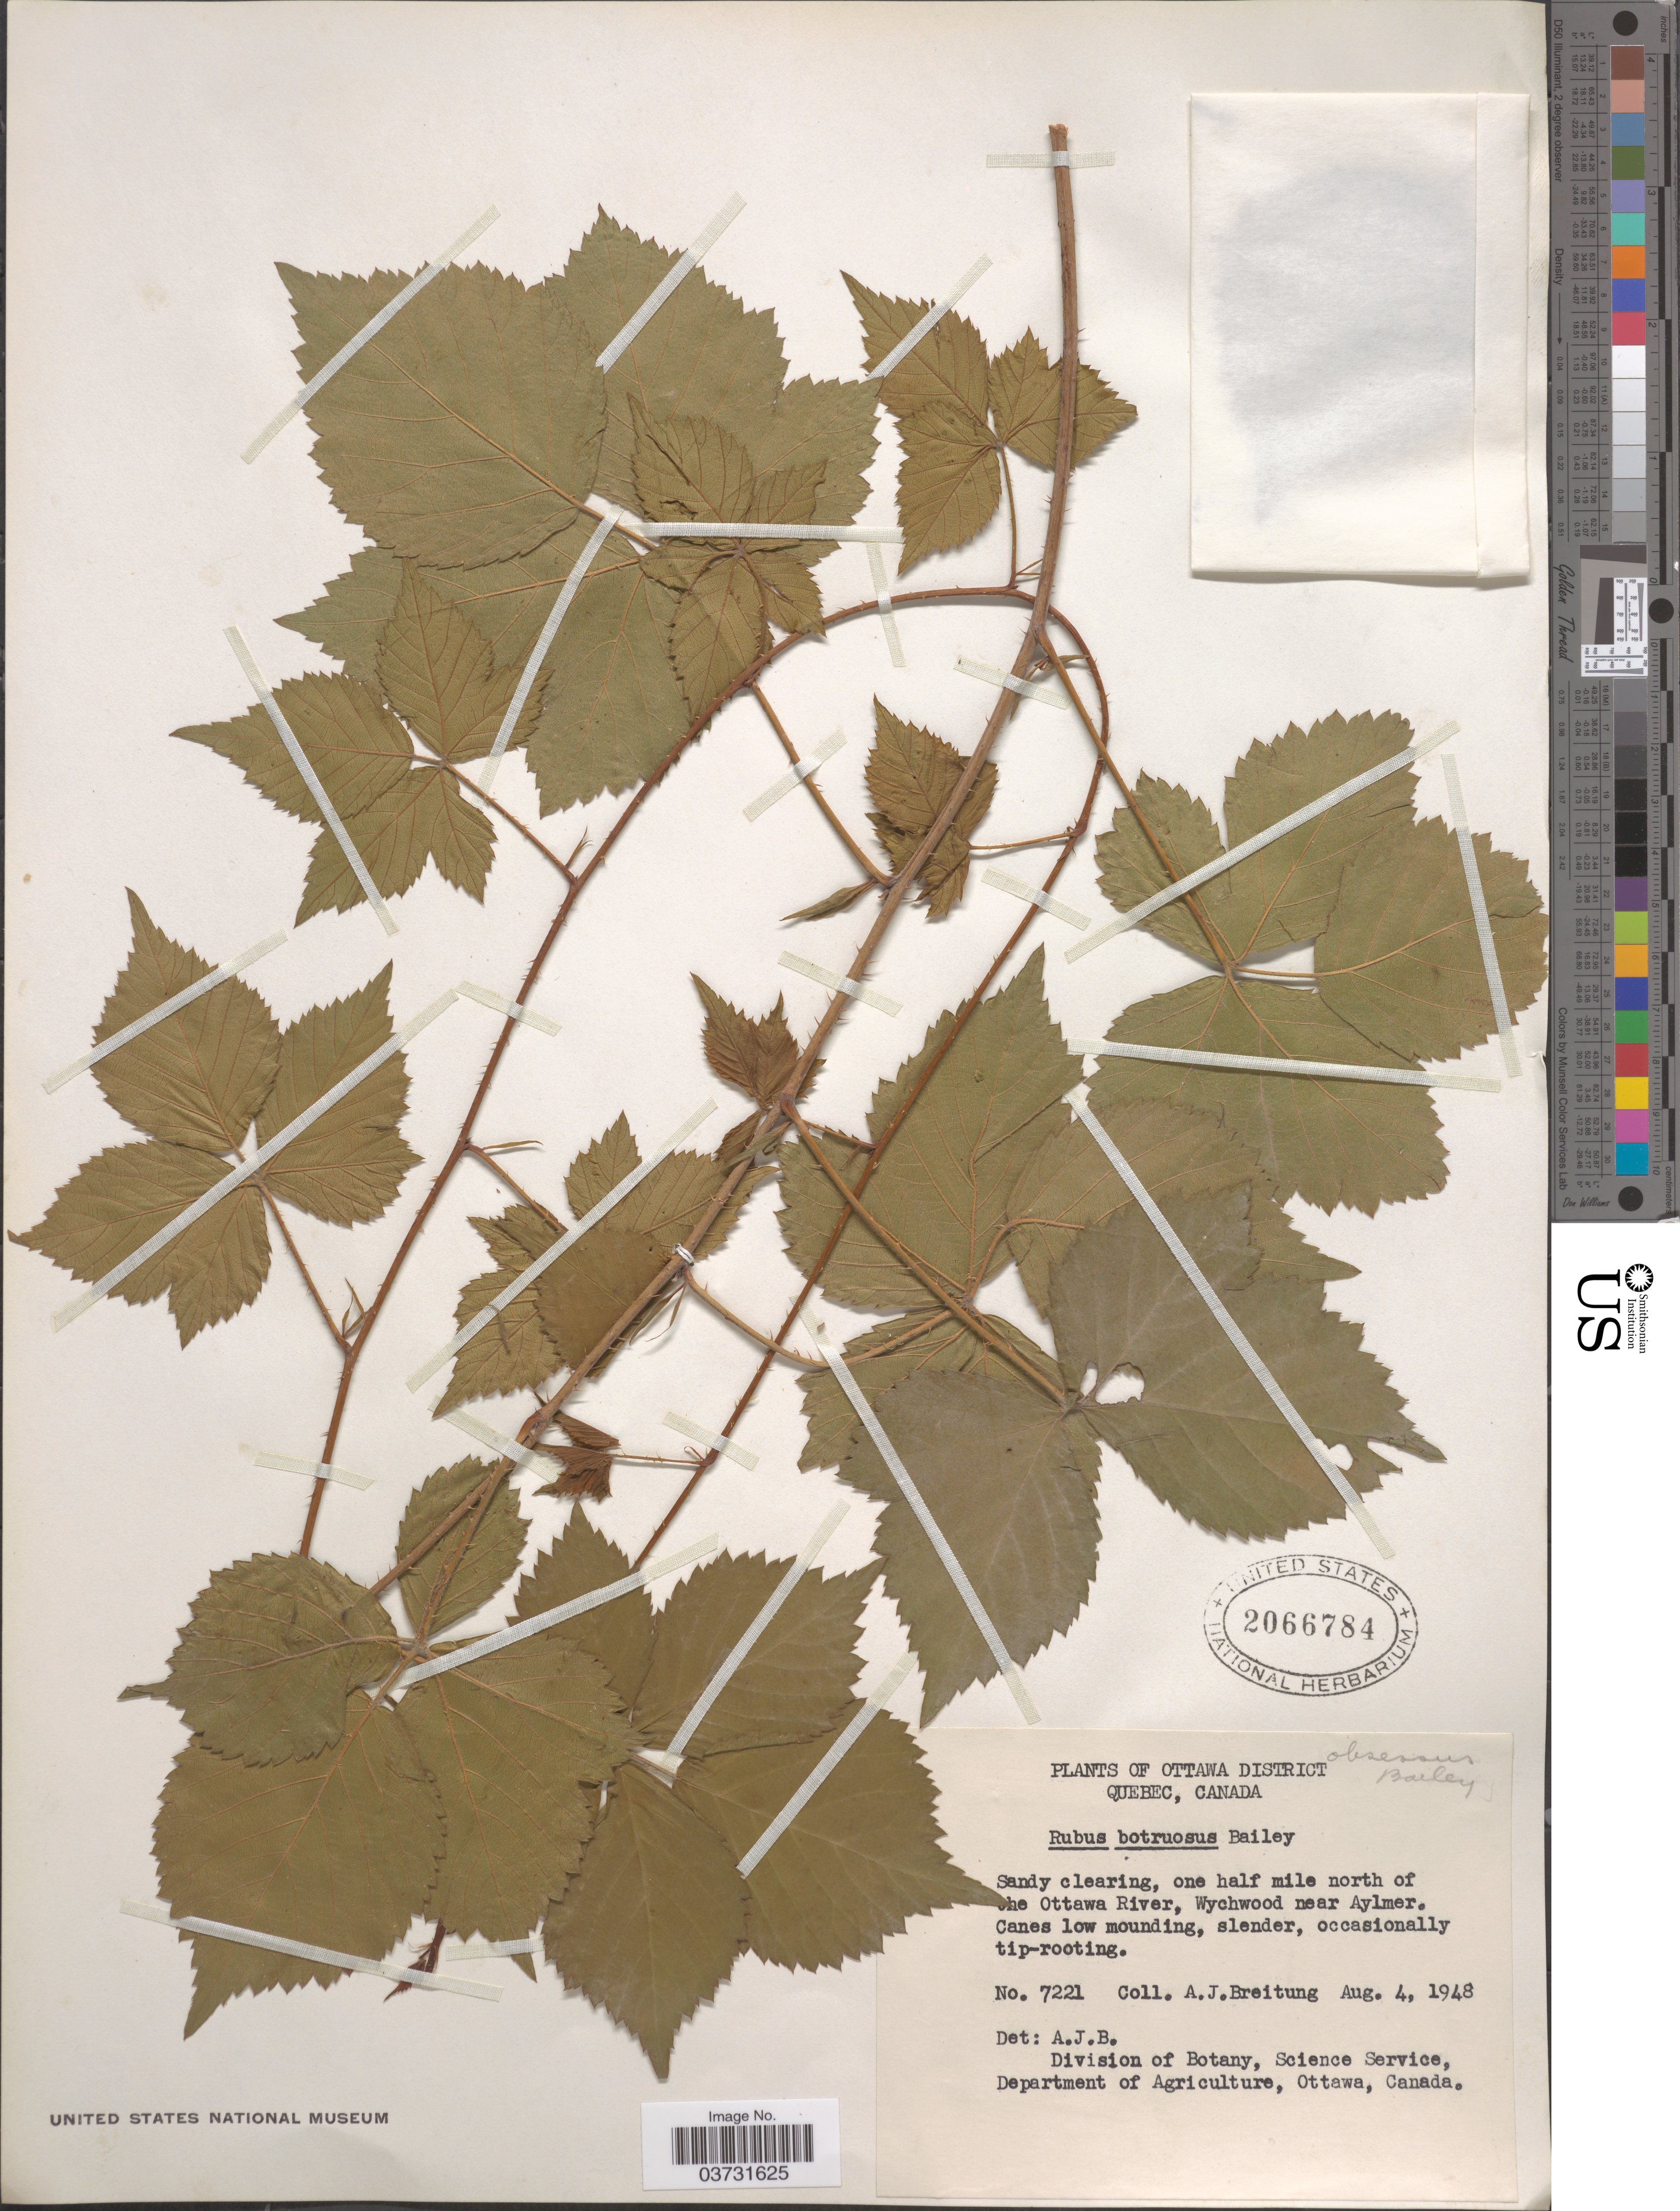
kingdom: Plantae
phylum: Tracheophyta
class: Magnoliopsida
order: Rosales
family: Rosaceae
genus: Rubus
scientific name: Rubus obsessus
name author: L.H. Bailey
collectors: A. Breitung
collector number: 7221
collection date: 1948-08-04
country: Canada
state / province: Quebec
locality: Ottawa District. One half mile north of the Ottawa River, Wychwood near Aylmer.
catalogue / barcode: US 2066784